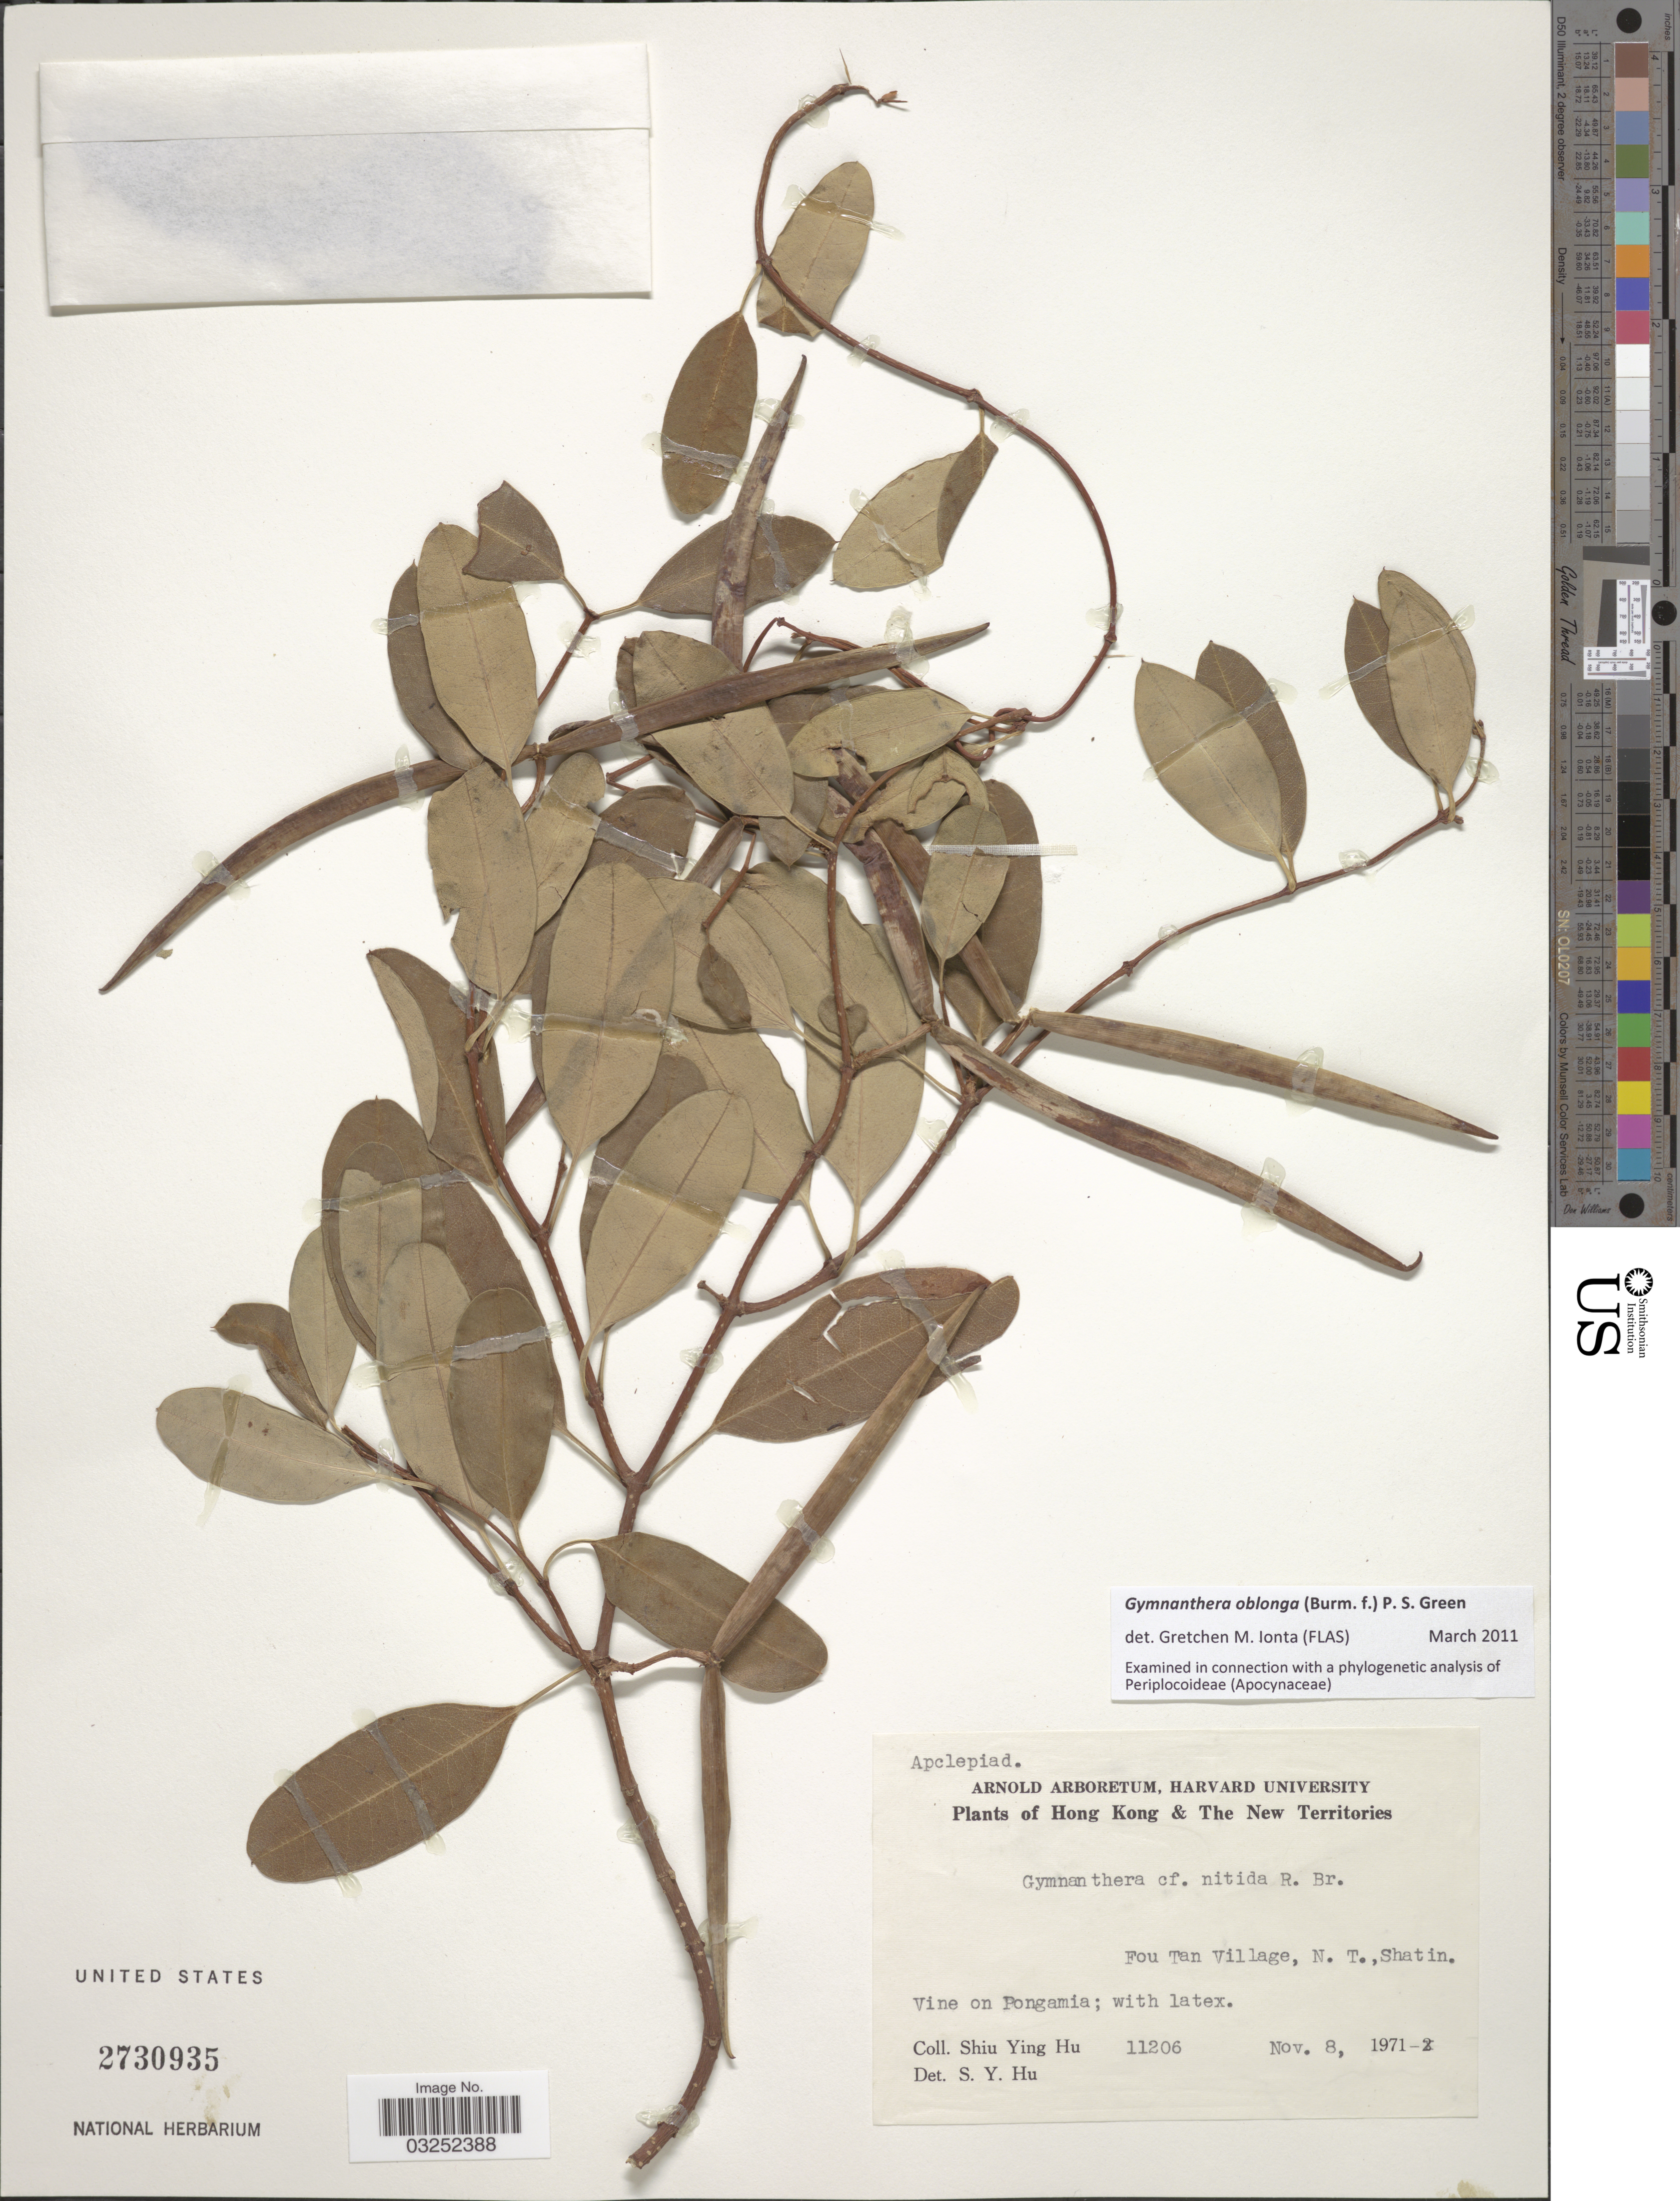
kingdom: Plantae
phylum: Tracheophyta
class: Magnoliopsida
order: Gentianales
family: Apocynaceae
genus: Gymnanthera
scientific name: Gymnanthera oblonga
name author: (Burm. f.) P.S. Green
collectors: S. Y. Hu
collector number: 11206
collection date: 1971-11-08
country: China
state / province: Hong Kong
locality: Hong Kong & The New Territories, Fou Tan Village, N.T., Shatin.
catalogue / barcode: US 2730935